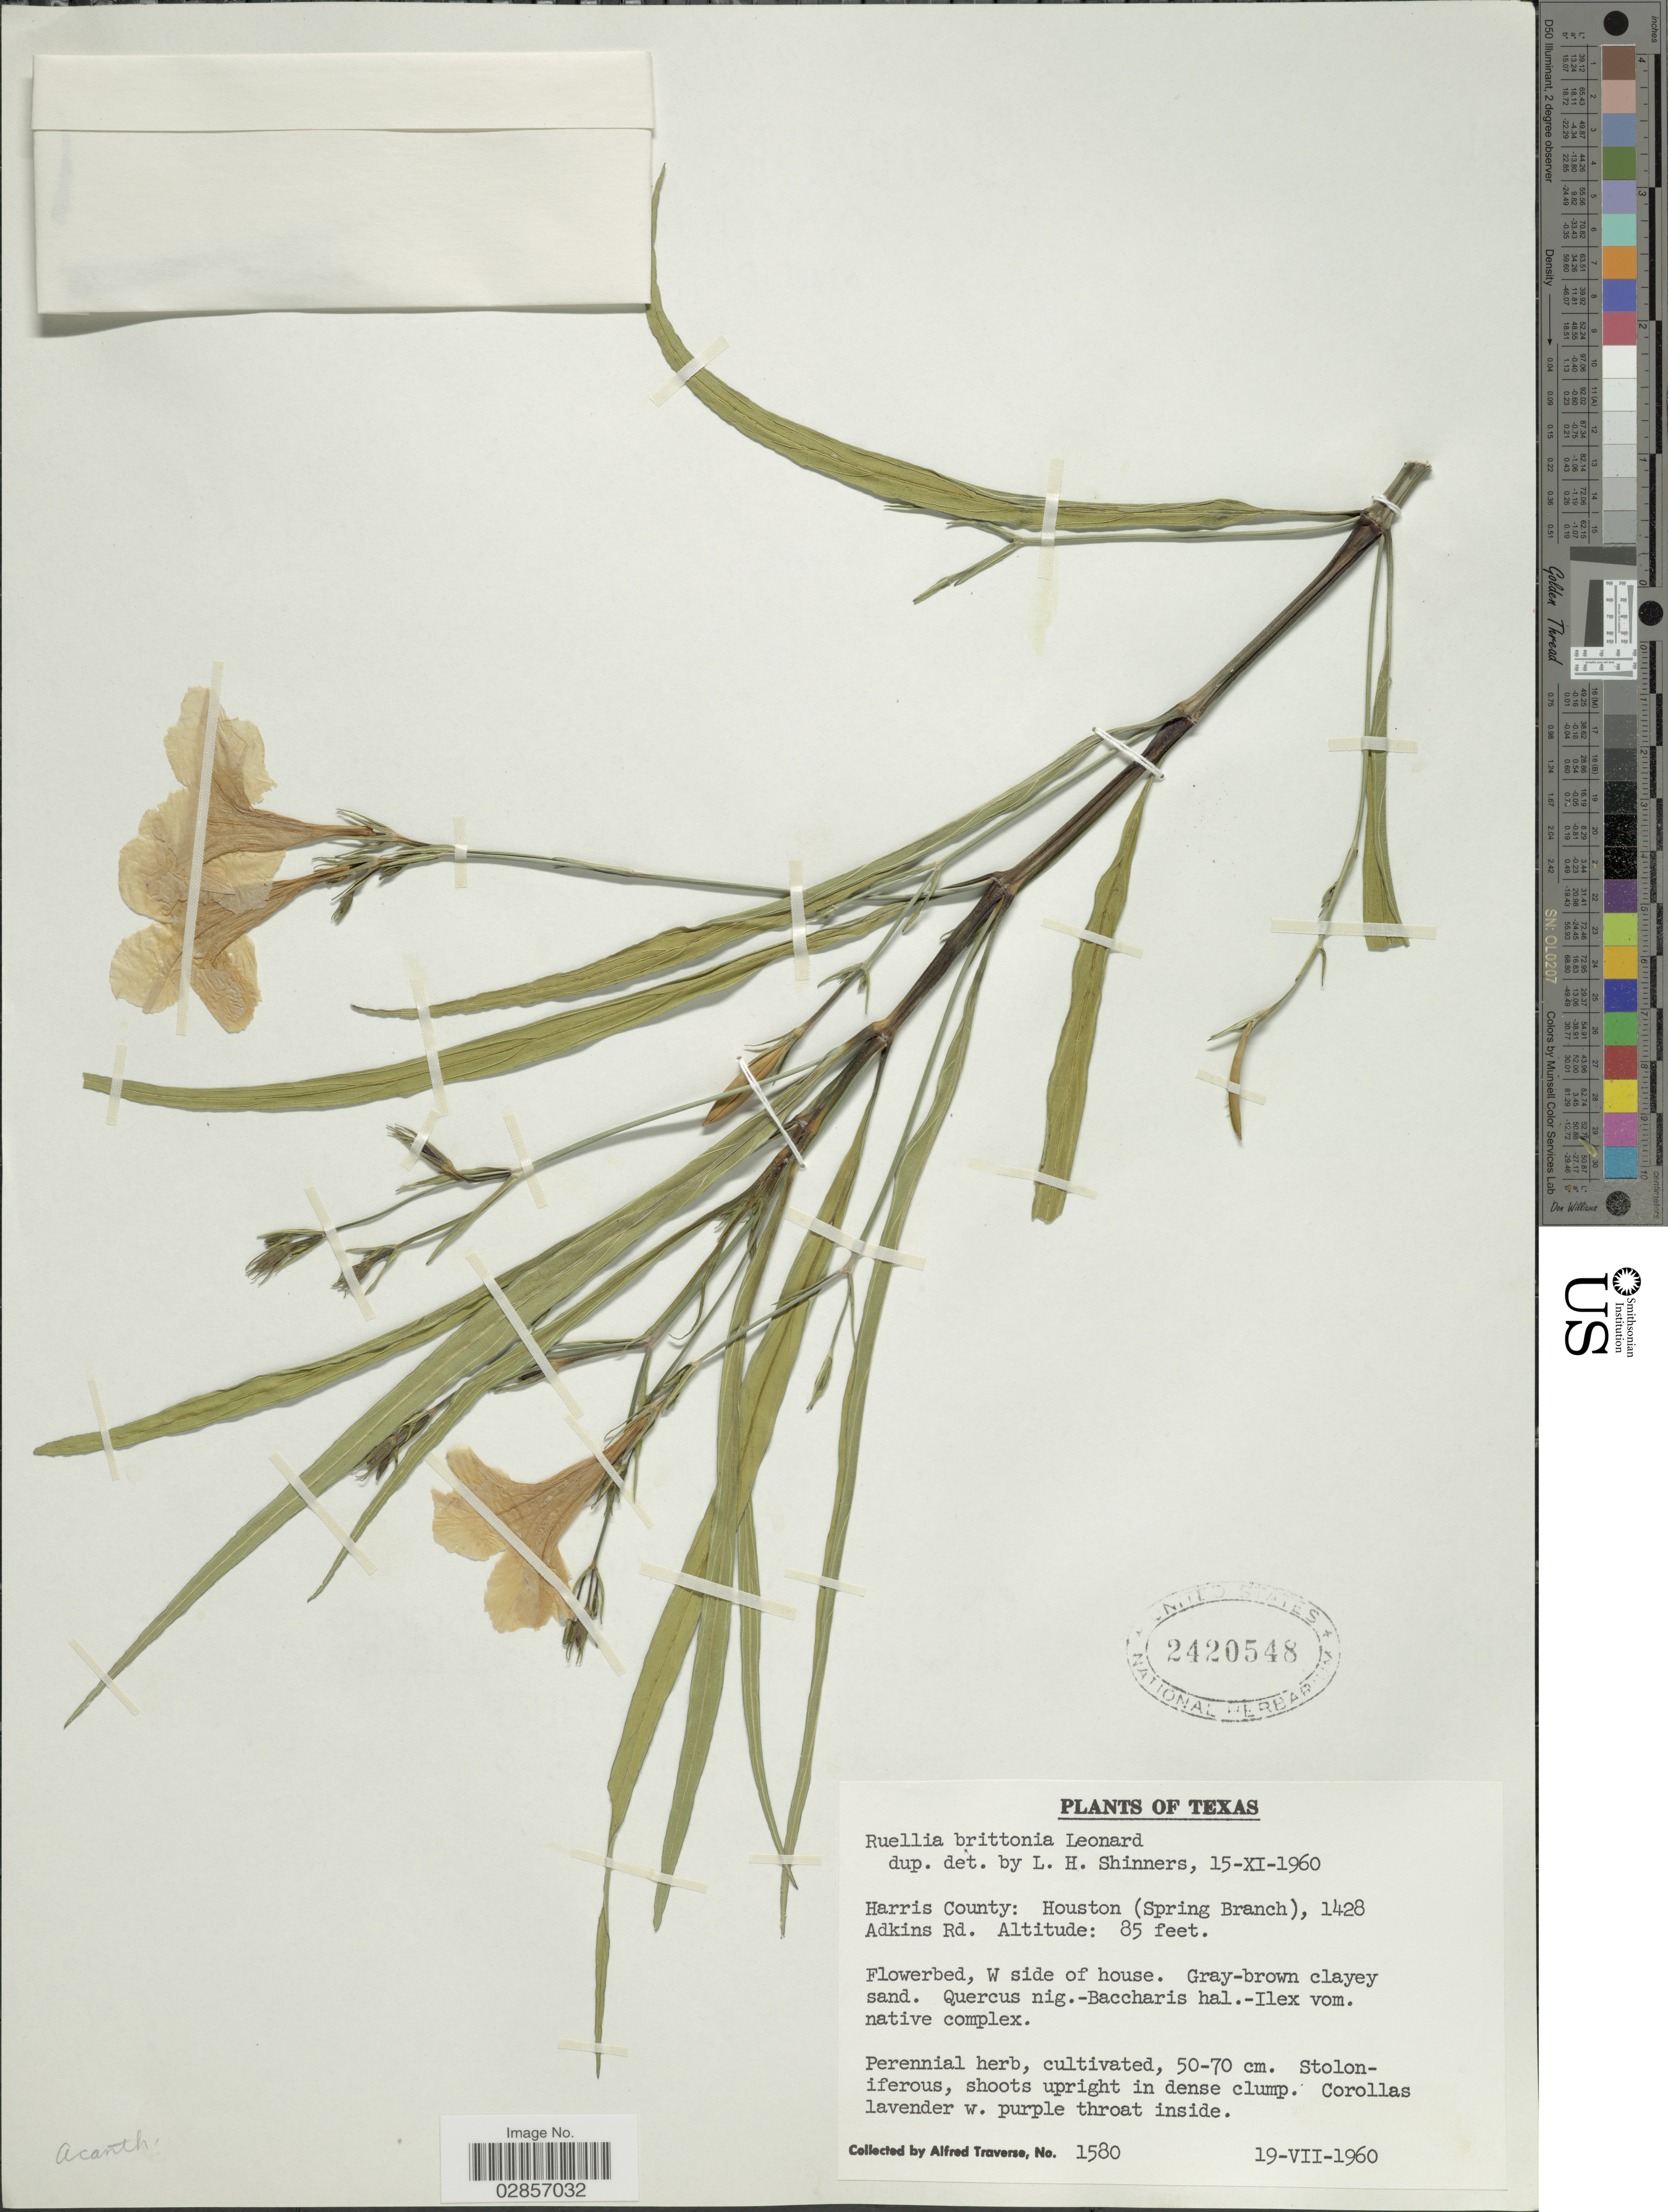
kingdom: Plantae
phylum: Tracheophyta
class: Magnoliopsida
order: Lamiales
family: Acanthaceae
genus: Ruellia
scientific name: Ruellia coerulea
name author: Morong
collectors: A. Traverse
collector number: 1580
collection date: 1960-07-19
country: United States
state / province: Texas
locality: Harris County: Houston (Spring Branch), 1428 Adkins Rd.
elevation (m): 26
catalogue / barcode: US 2420548